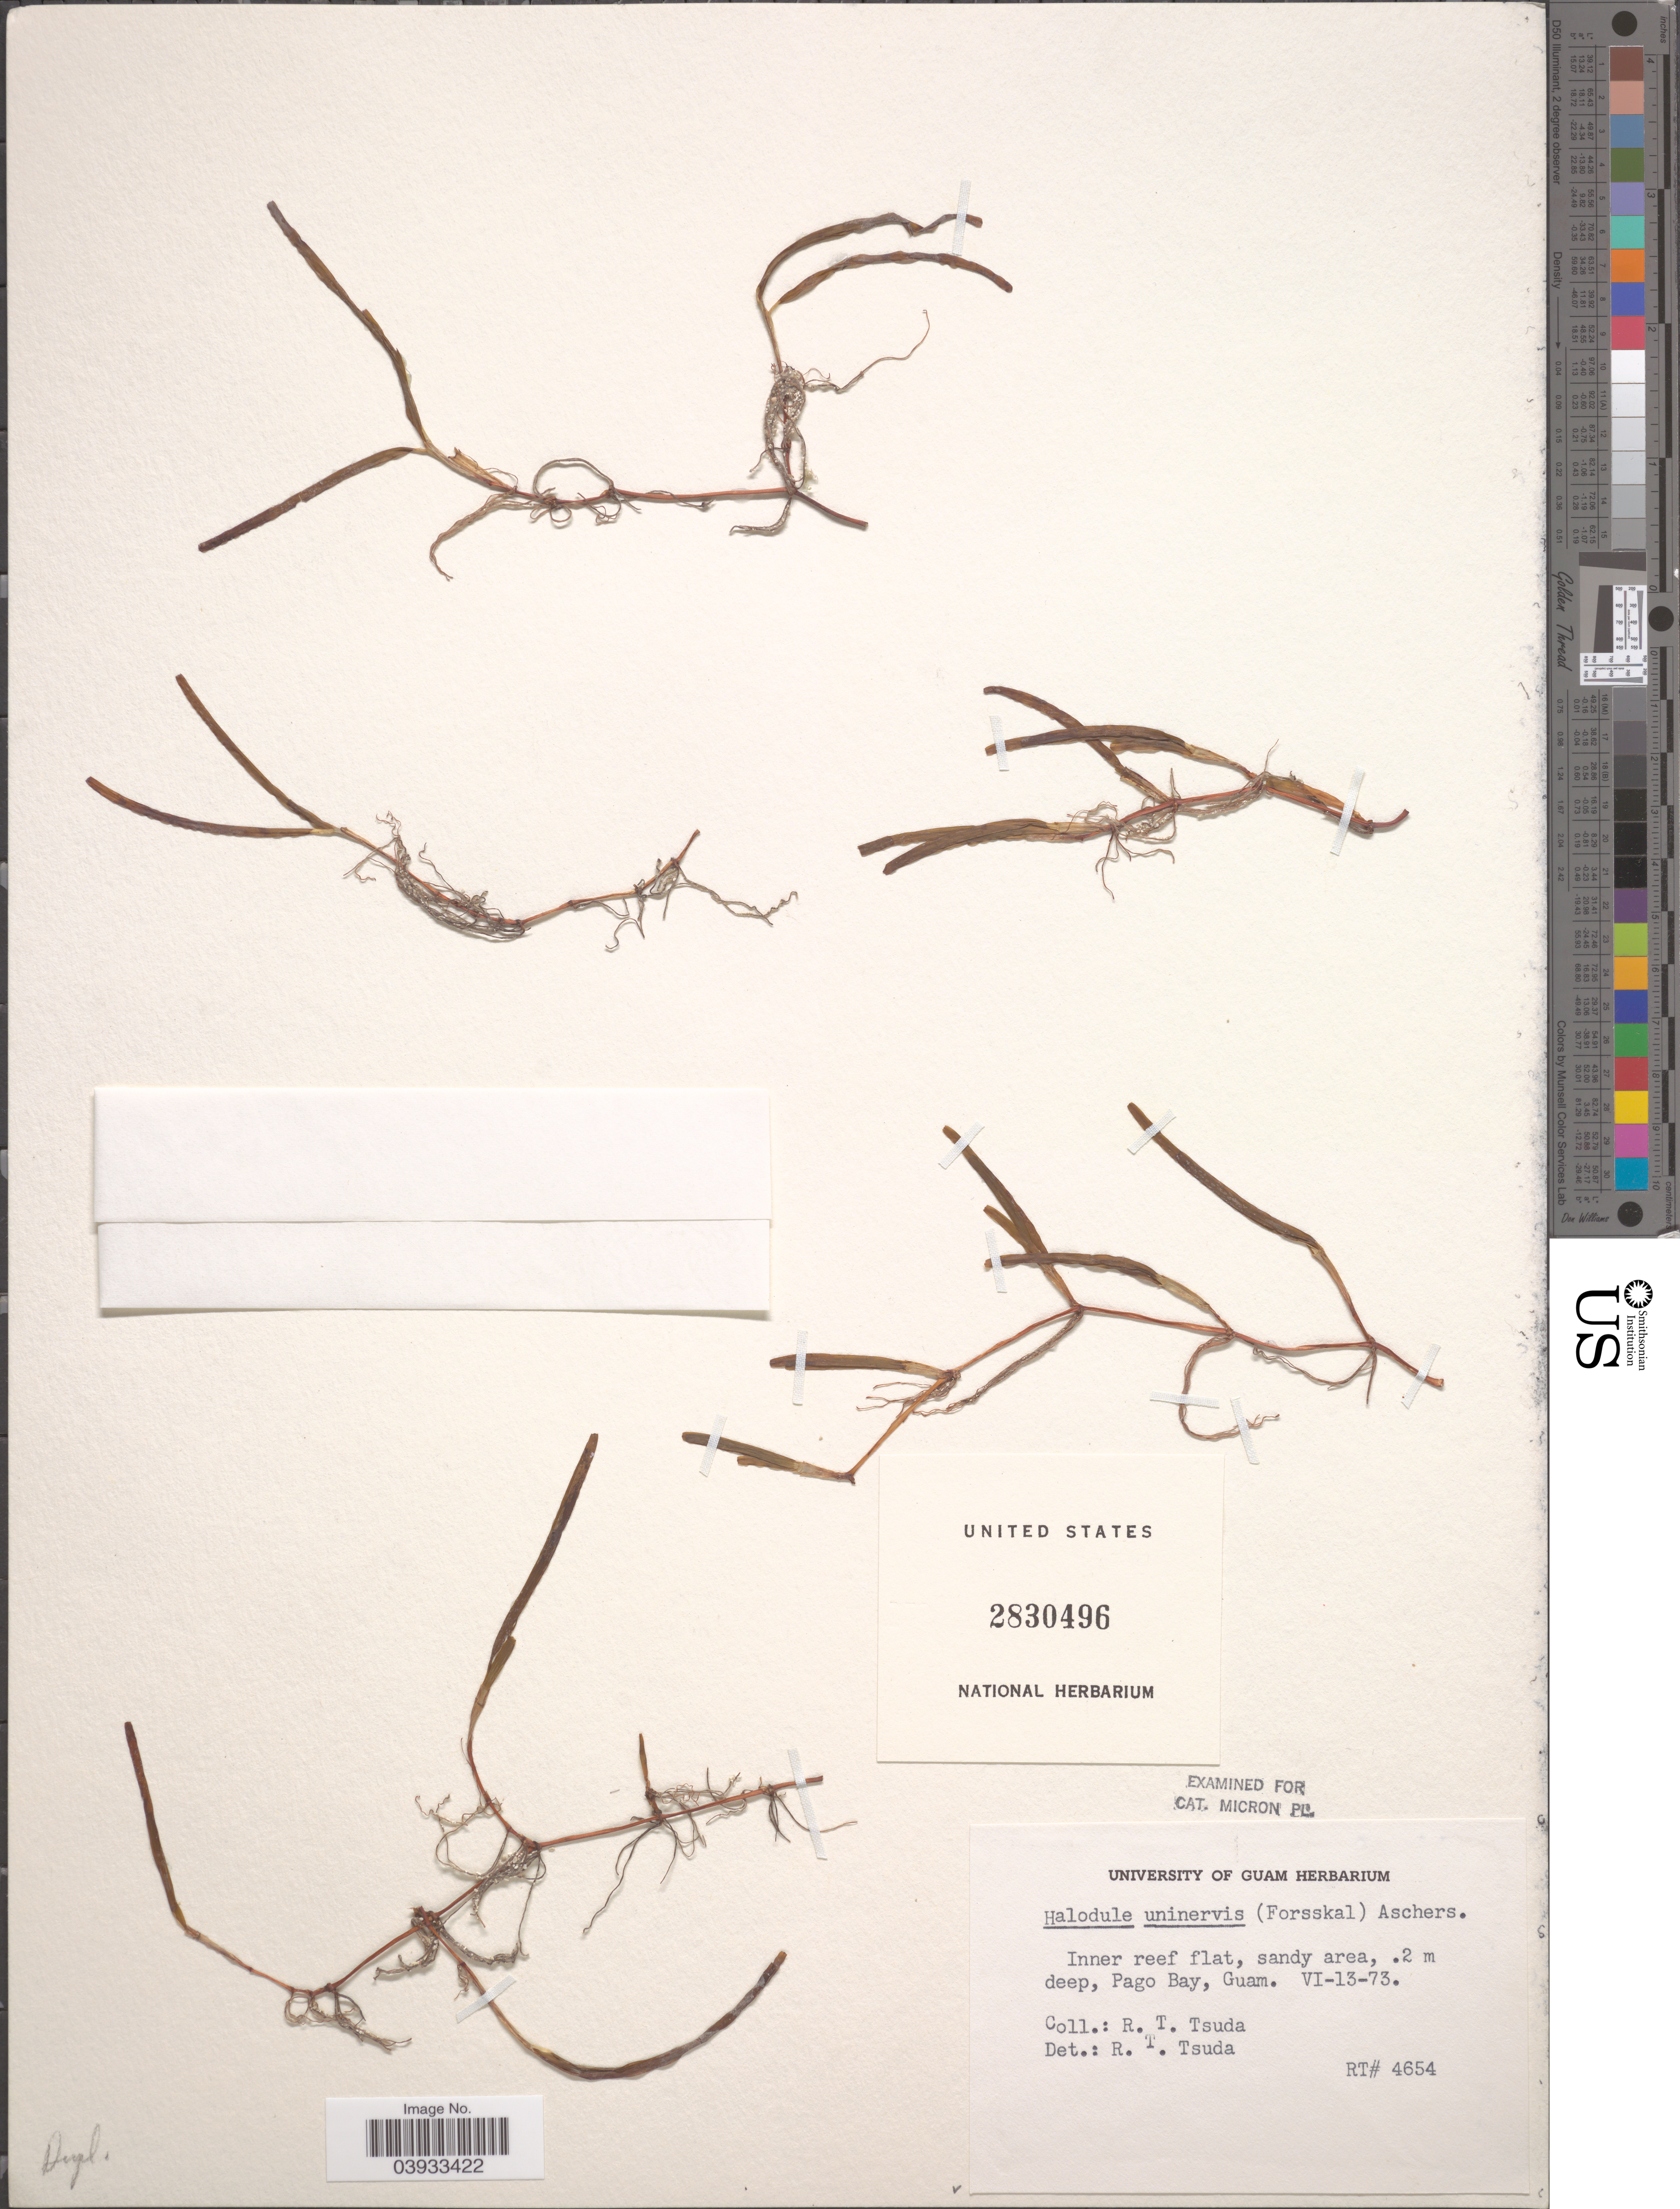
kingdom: Plantae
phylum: Tracheophyta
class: Liliopsida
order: Alismatales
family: Cymodoceaceae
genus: Halodule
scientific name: Halodule uninervis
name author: (Forssk.) Asch.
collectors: R. Tsuda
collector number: RT4654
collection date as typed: Transcribed d/m/y: 13/6/73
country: Guam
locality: Inner reef flat, Pago Bay.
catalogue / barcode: US 2830496